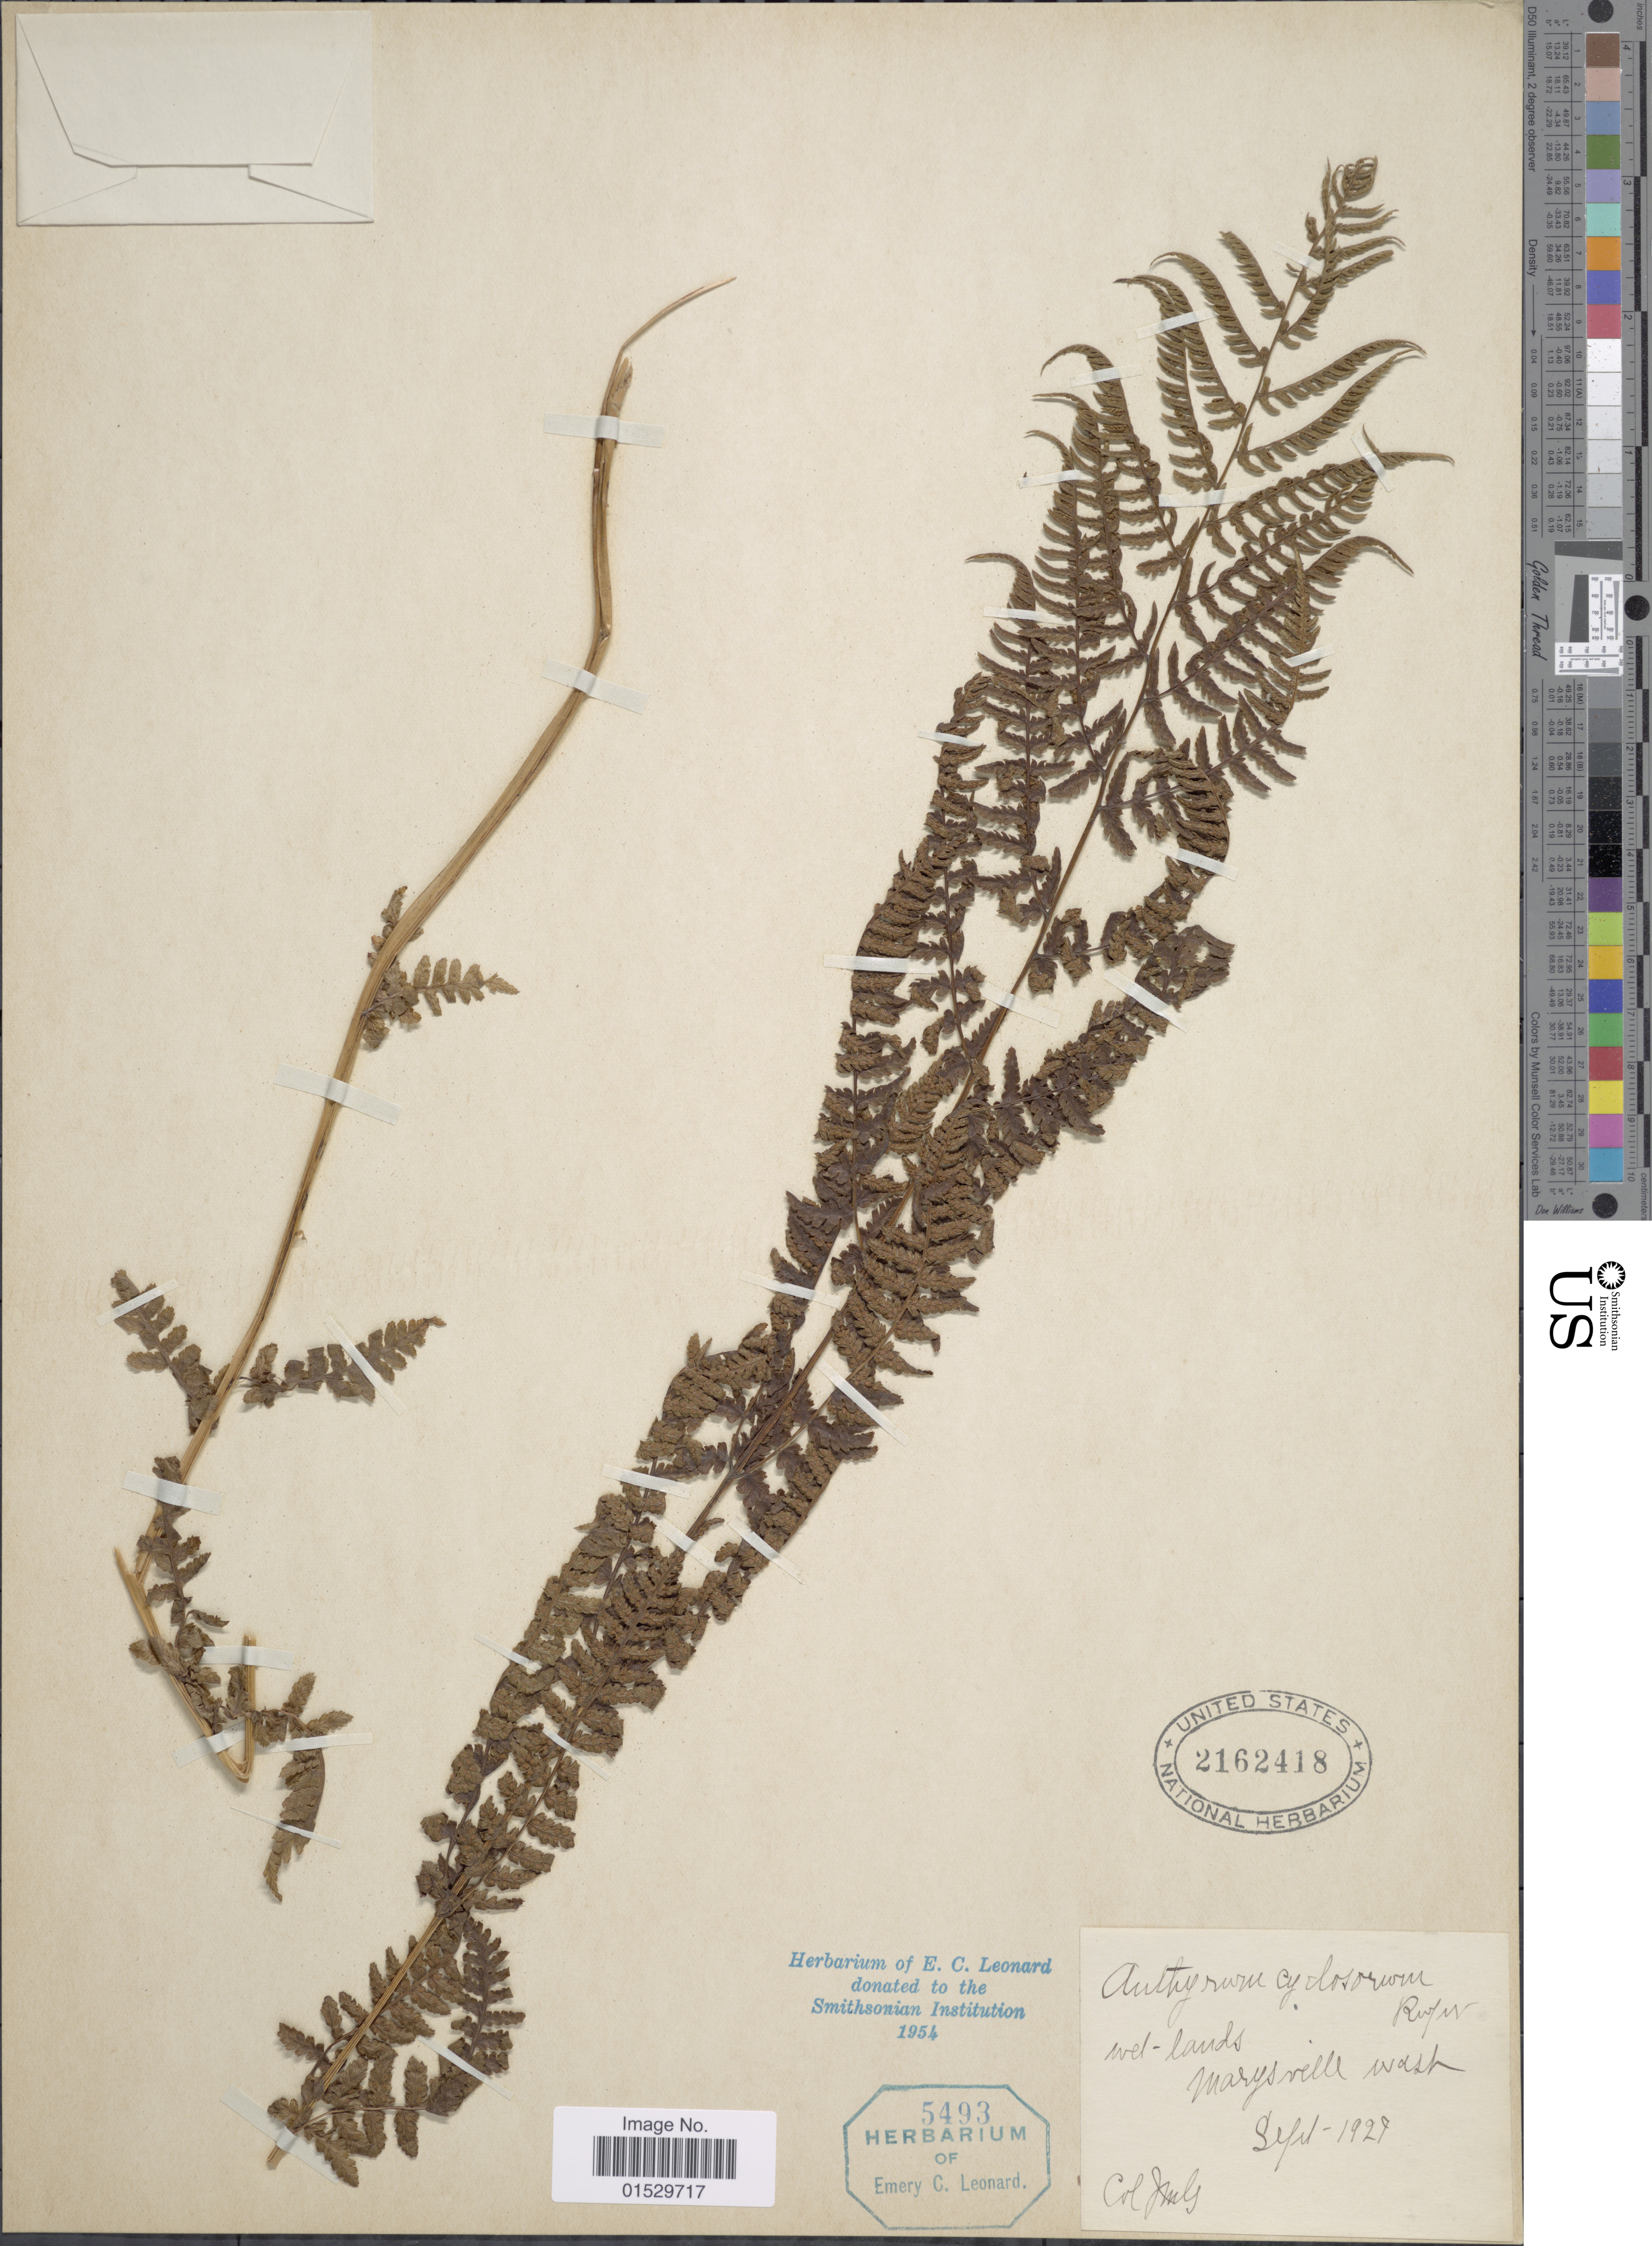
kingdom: Plantae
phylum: Tracheophyta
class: Polypodiopsida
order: Polypodiales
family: Athyriaceae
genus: Athyrium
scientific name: Athyrium filix-femina subsp. cyclosorum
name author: (Rupr.) C. Chr.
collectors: E. C. Leonard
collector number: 5493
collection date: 1927-09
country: United States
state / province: Washington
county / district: Snohomish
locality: Marysville, Wash.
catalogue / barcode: US 2162418